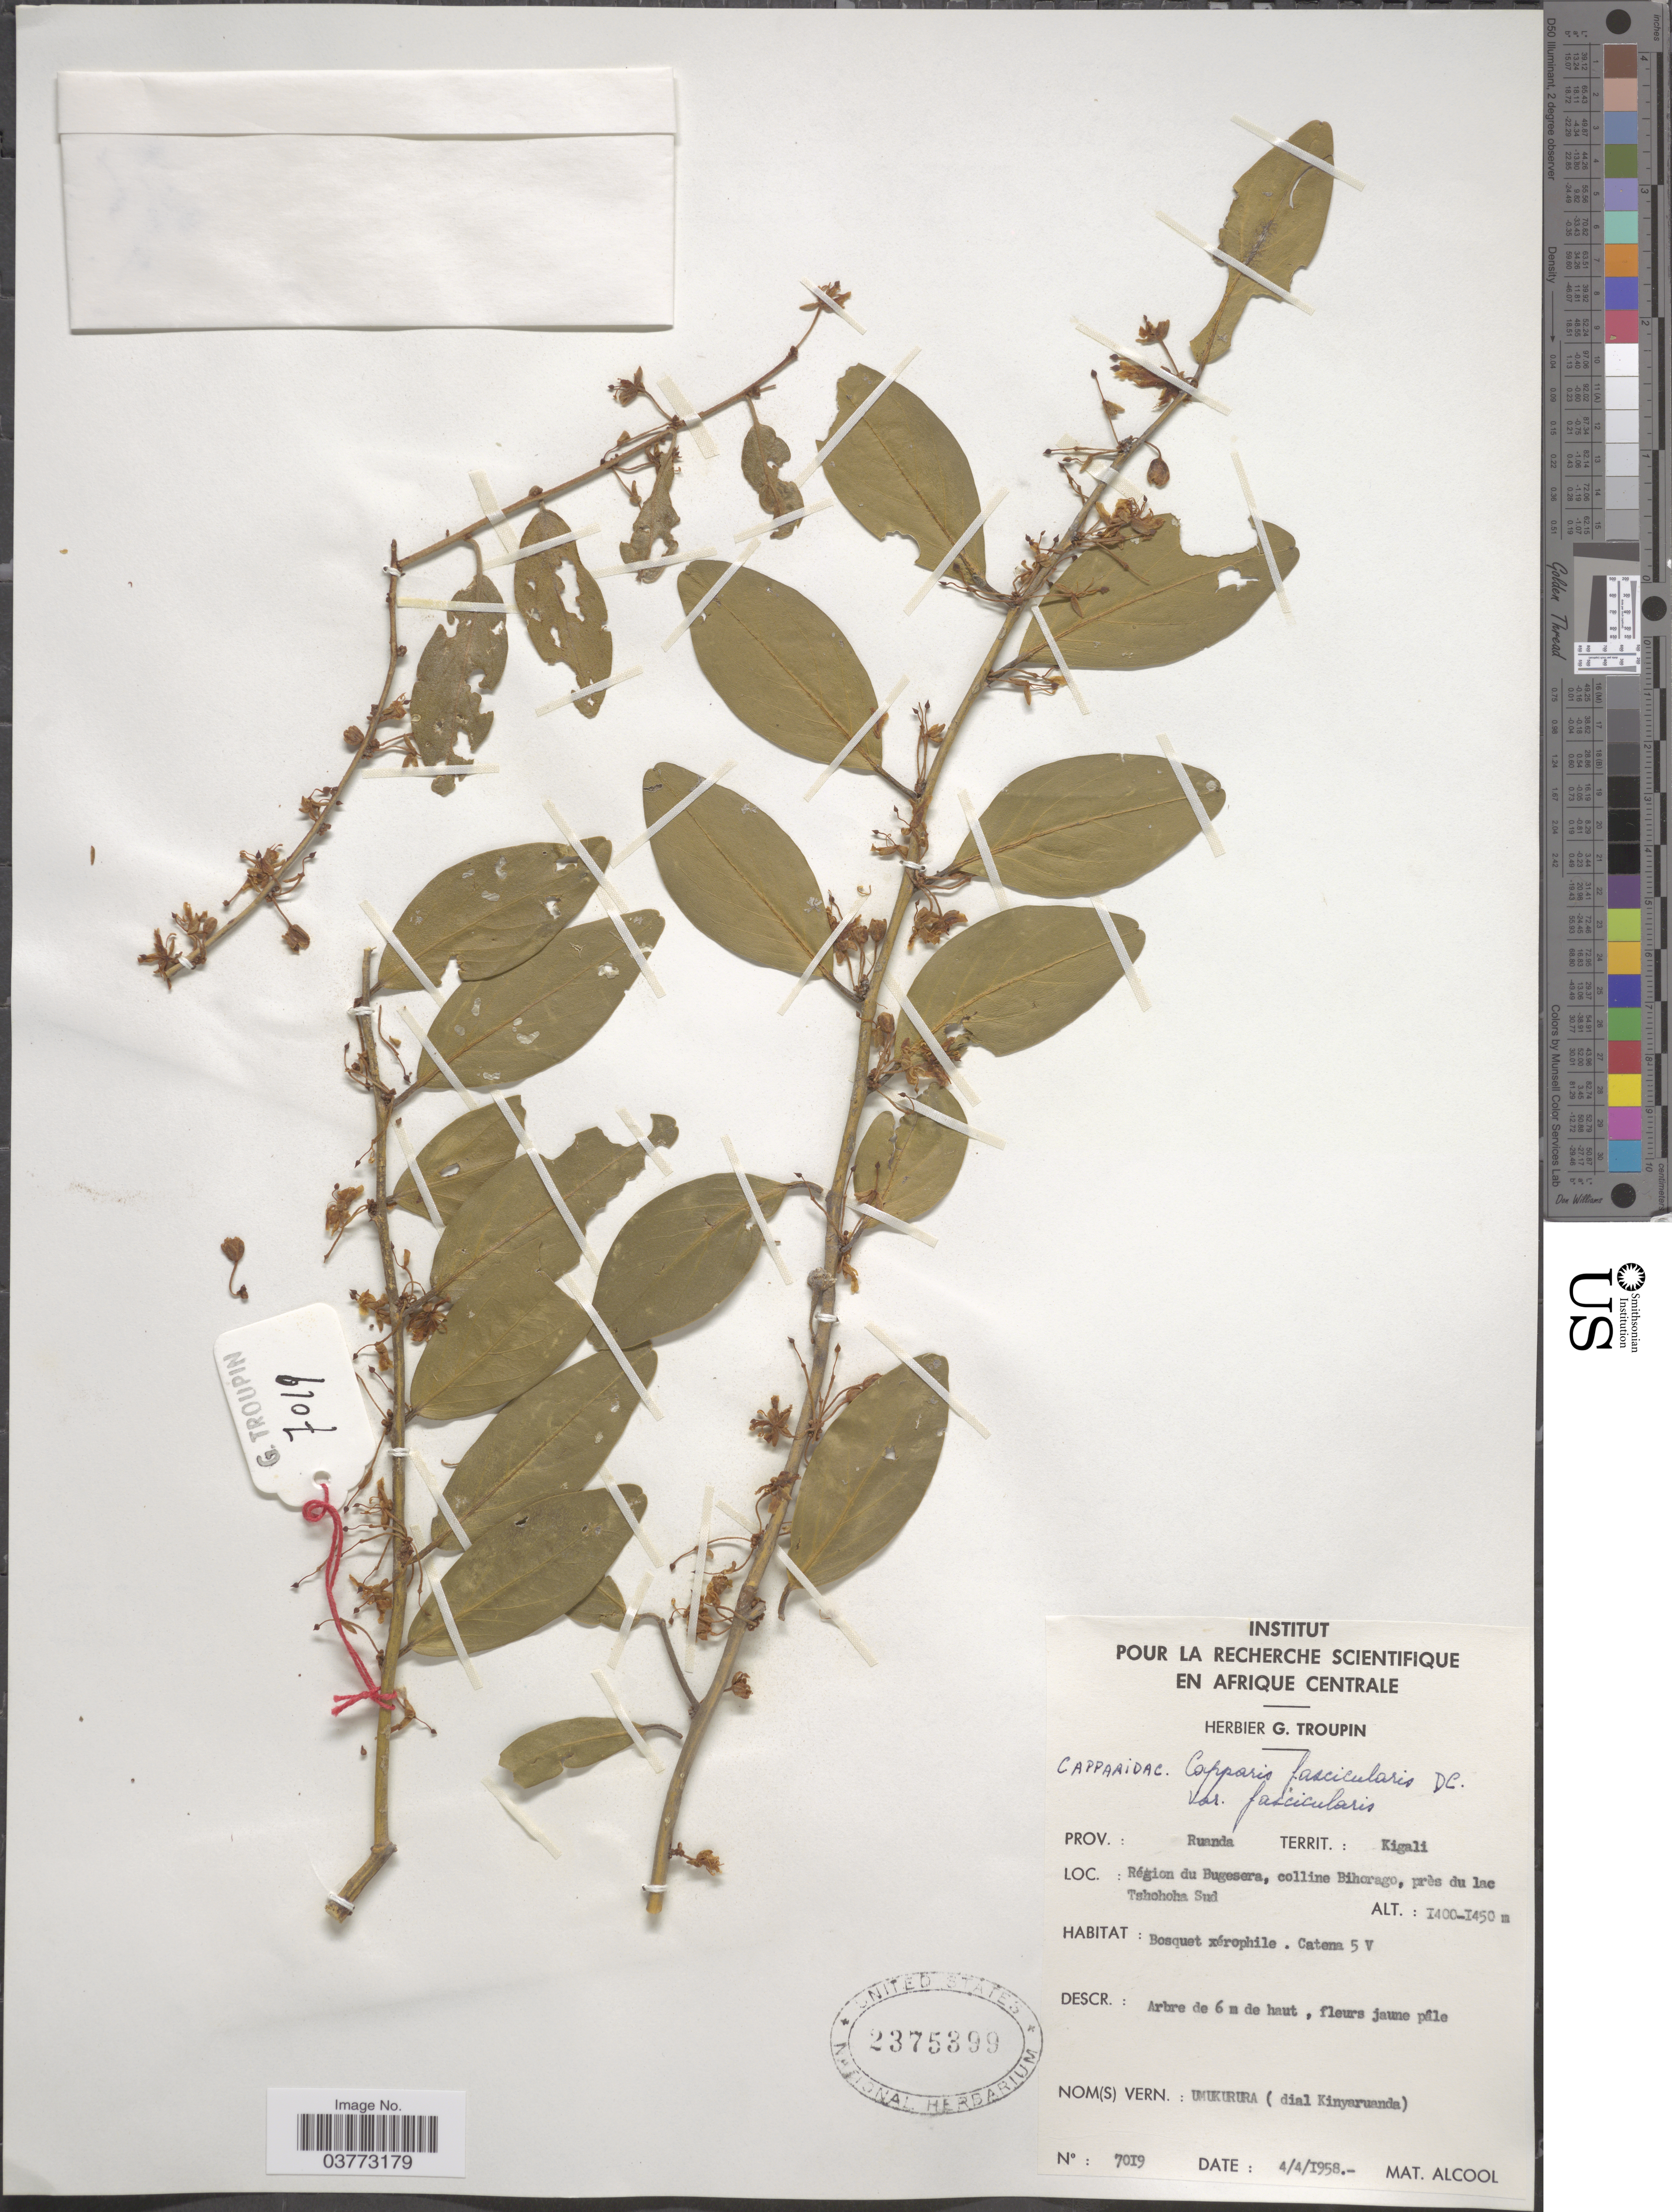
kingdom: Plantae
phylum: Tracheophyta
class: Magnoliopsida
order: Brassicales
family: Capparaceae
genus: Capparis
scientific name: Capparis fascicularis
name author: DC.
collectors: ex herb. G. Troupin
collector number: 7019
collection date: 1958-04-04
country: Rwanda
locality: Territ.: Kigali. Région du Bugesera, colline Bihorago, près du lac Tshohoha Sud. Catena 5 V [unsure placement]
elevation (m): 1400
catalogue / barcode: US 2375399